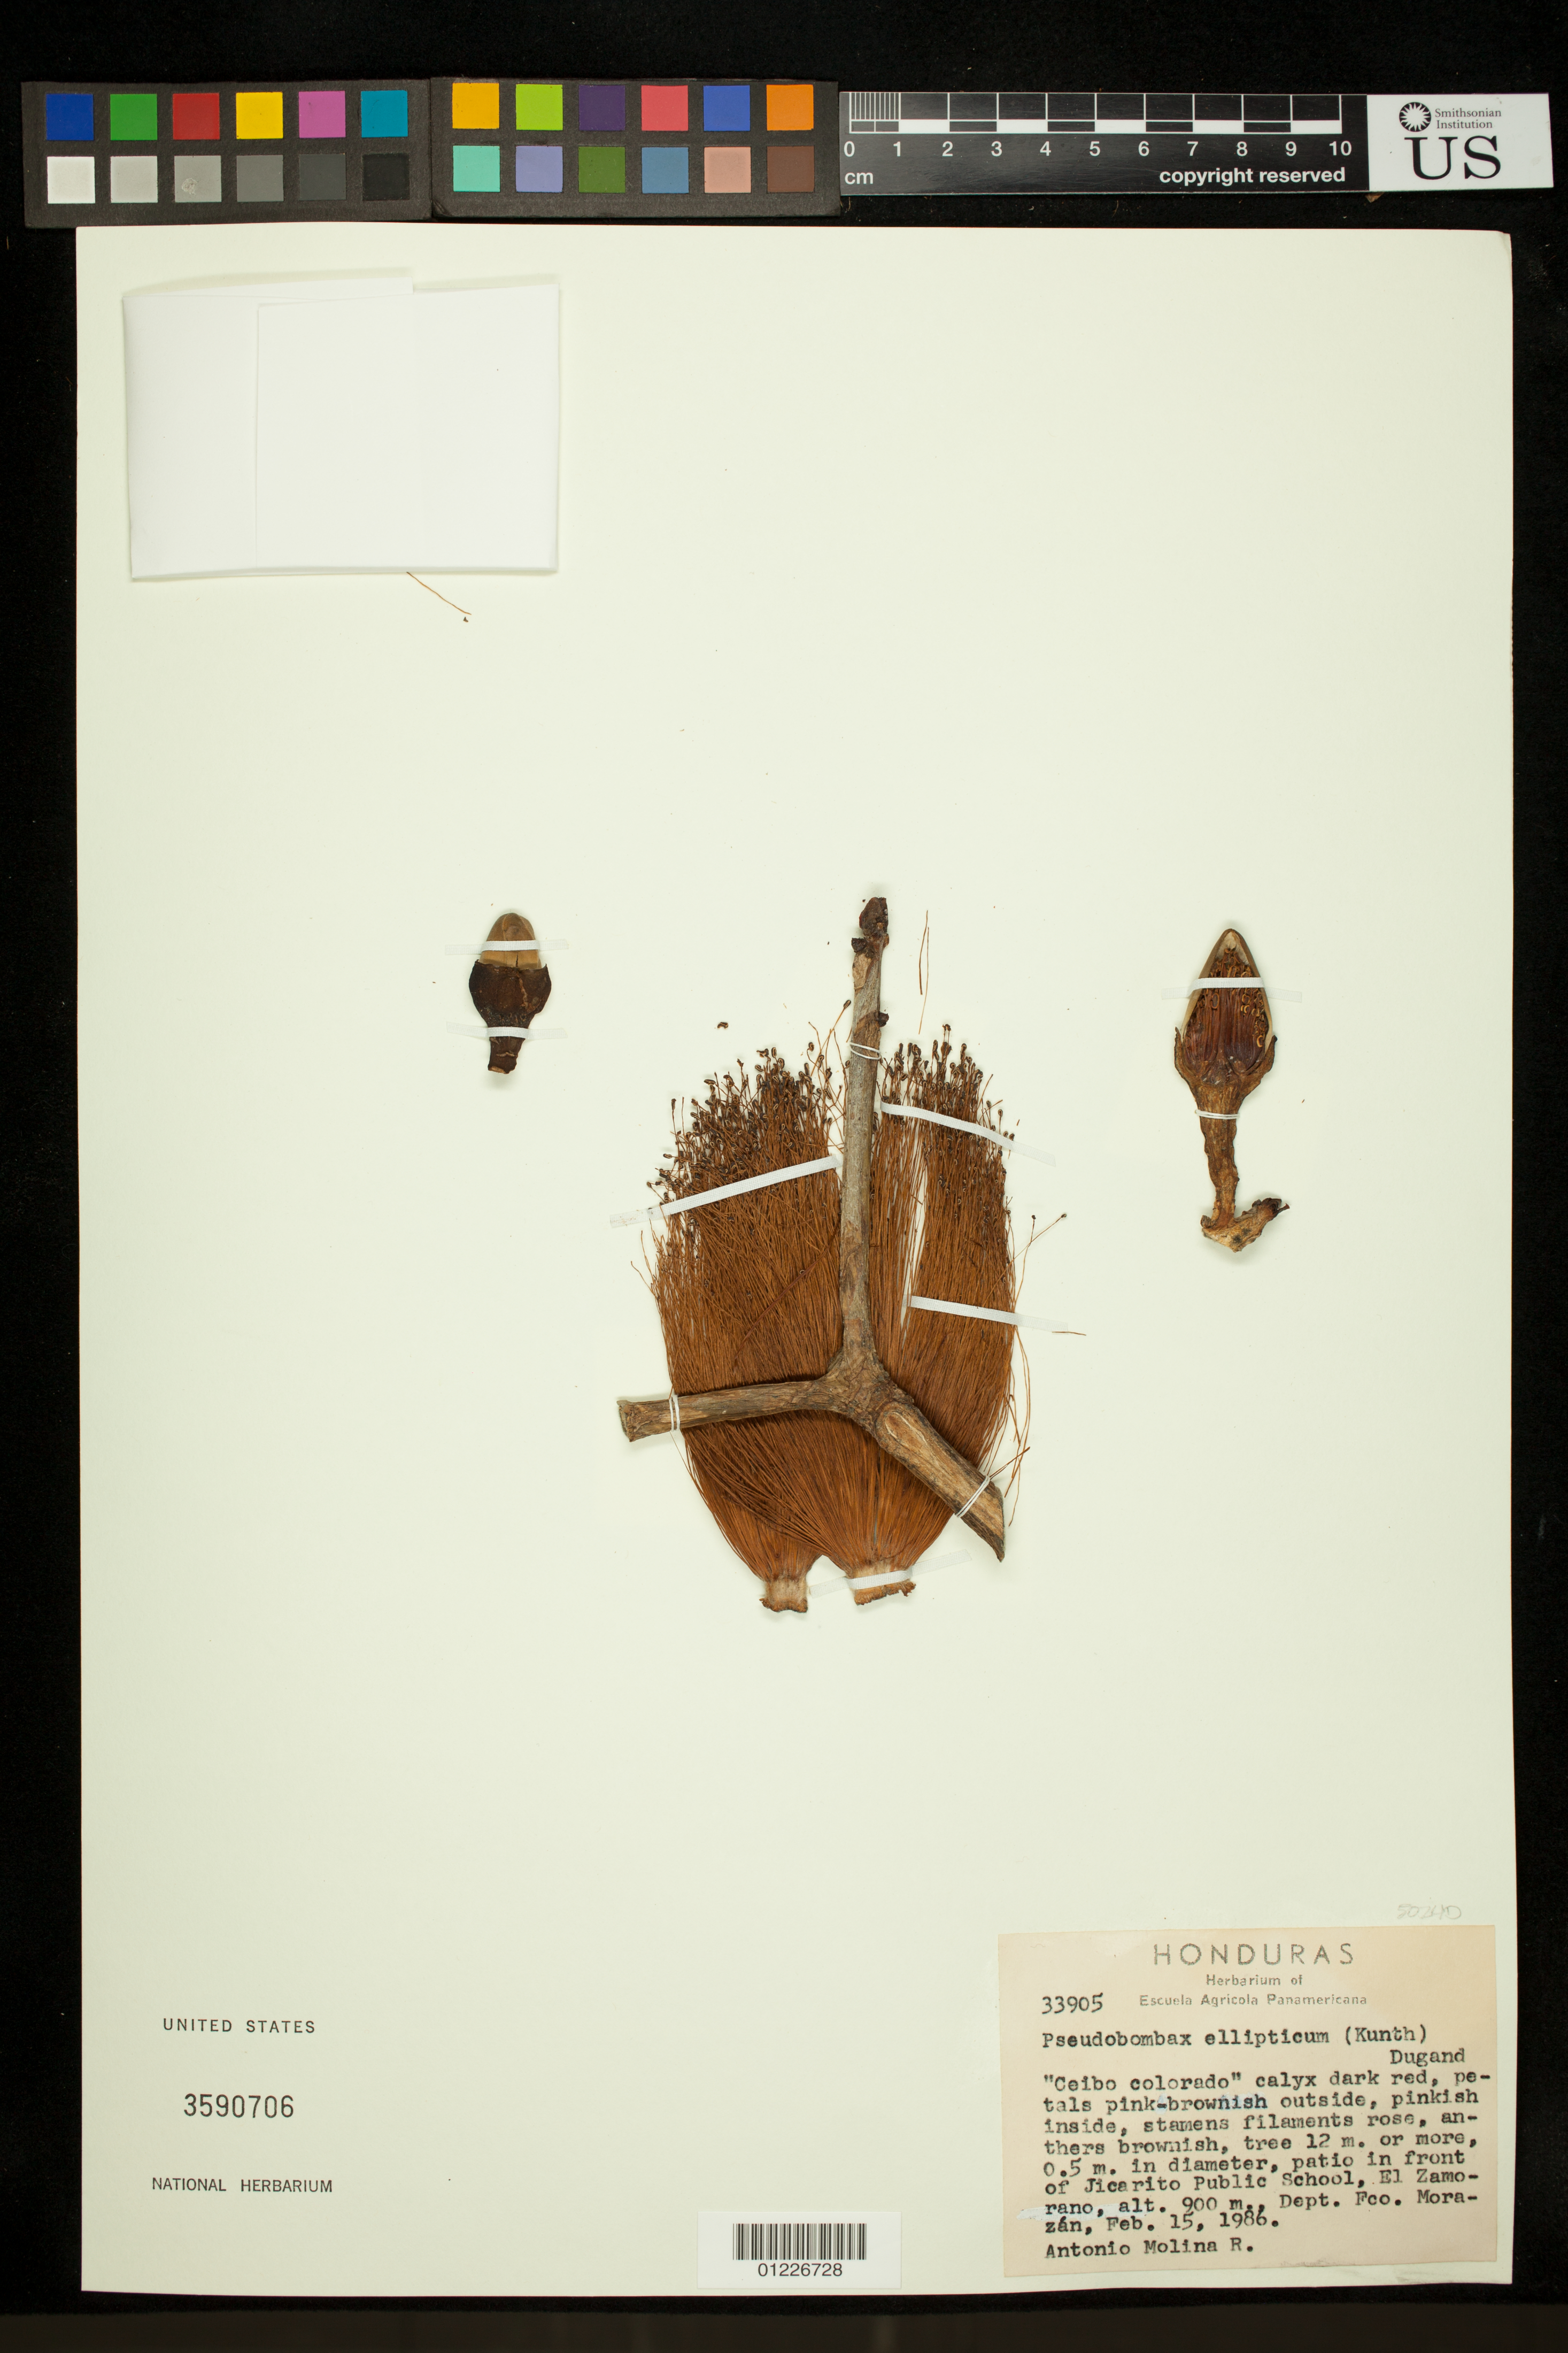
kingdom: Plantae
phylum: Tracheophyta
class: Magnoliopsida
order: Malvales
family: Malvaceae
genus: Pseudobombax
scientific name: Pseudobombax ellipticum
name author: (Kunth) Dugand G.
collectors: A. R. Molina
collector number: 33905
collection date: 1986-02-15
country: Honduras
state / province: Fco. Morazán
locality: Patio in front of Jicarito Public school, El Zamorano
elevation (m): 900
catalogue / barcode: US 3590706